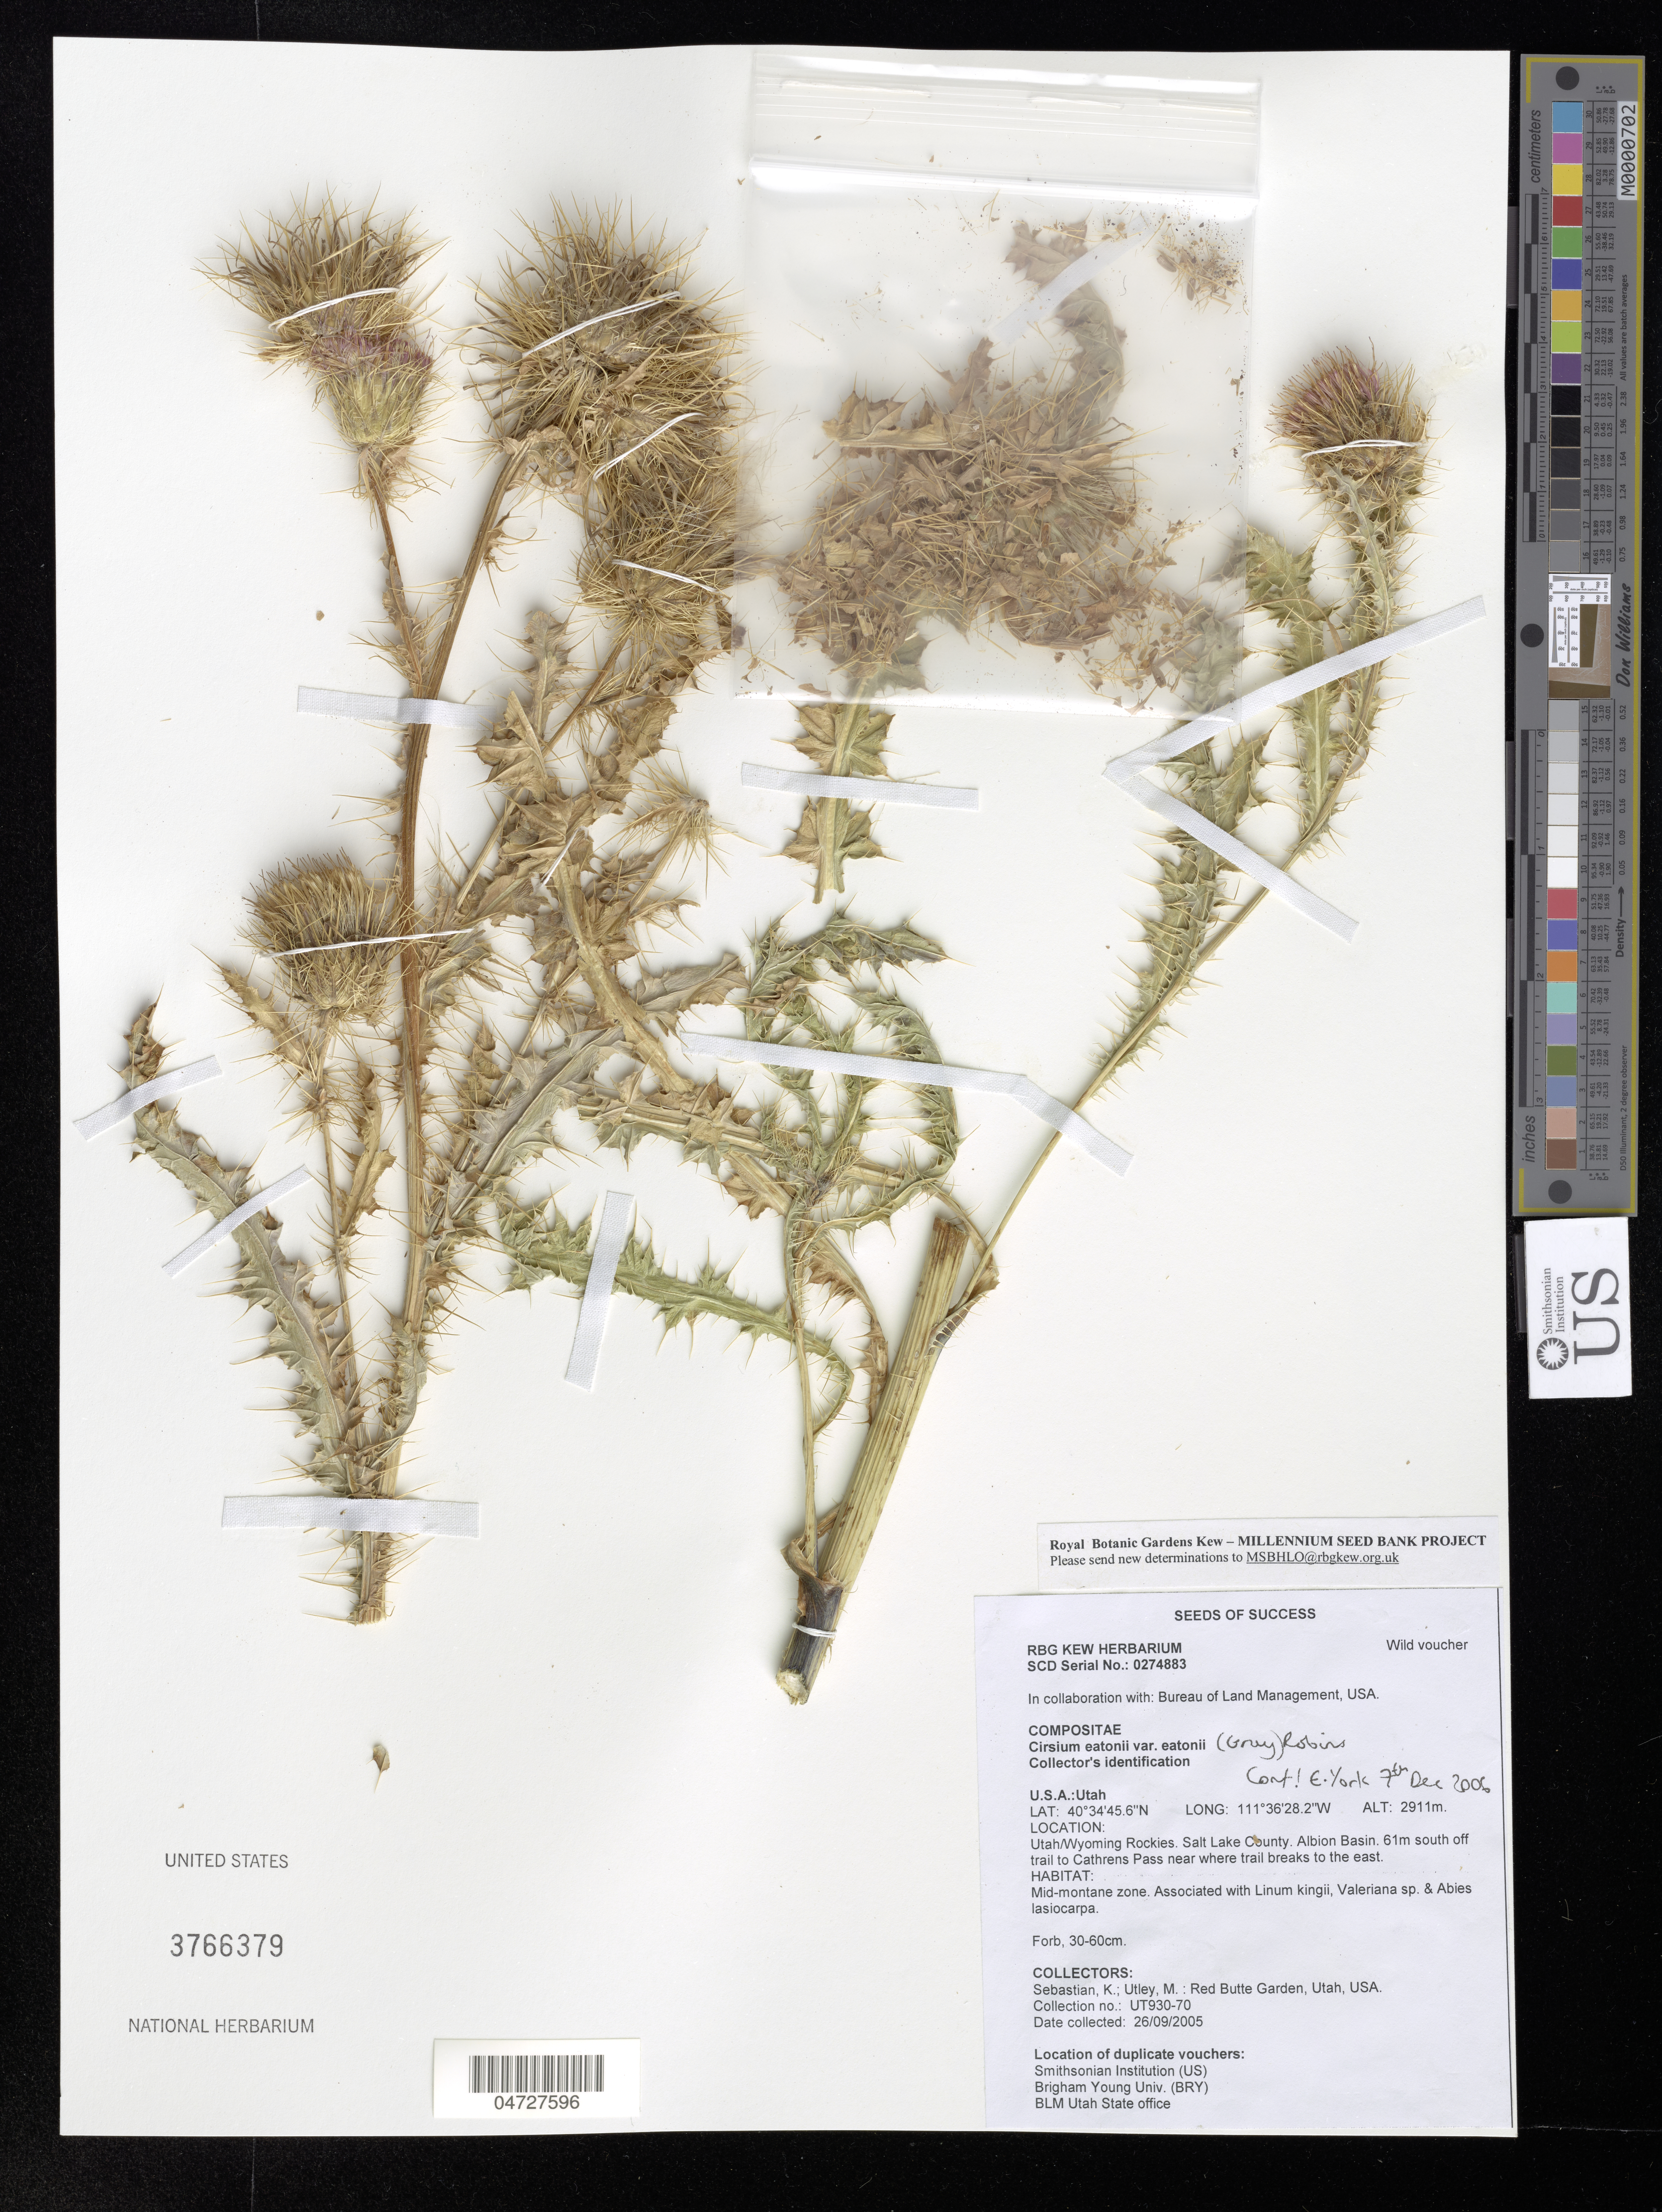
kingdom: Plantae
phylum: Tracheophyta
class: Magnoliopsida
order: Asterales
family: Asteraceae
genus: Cirsium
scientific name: Cirsium eatonii var. eatonii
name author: B.L. Rob.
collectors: K. Sebastian & M. Butley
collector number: UT930-70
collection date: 2005-09-26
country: United States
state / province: Utah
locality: Wyoming Rockies. Salt Lake County. Albion Basin. 61m south off trail to Cathrens Pass near where trail breaks to the east.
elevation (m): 2911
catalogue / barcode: US 3766379